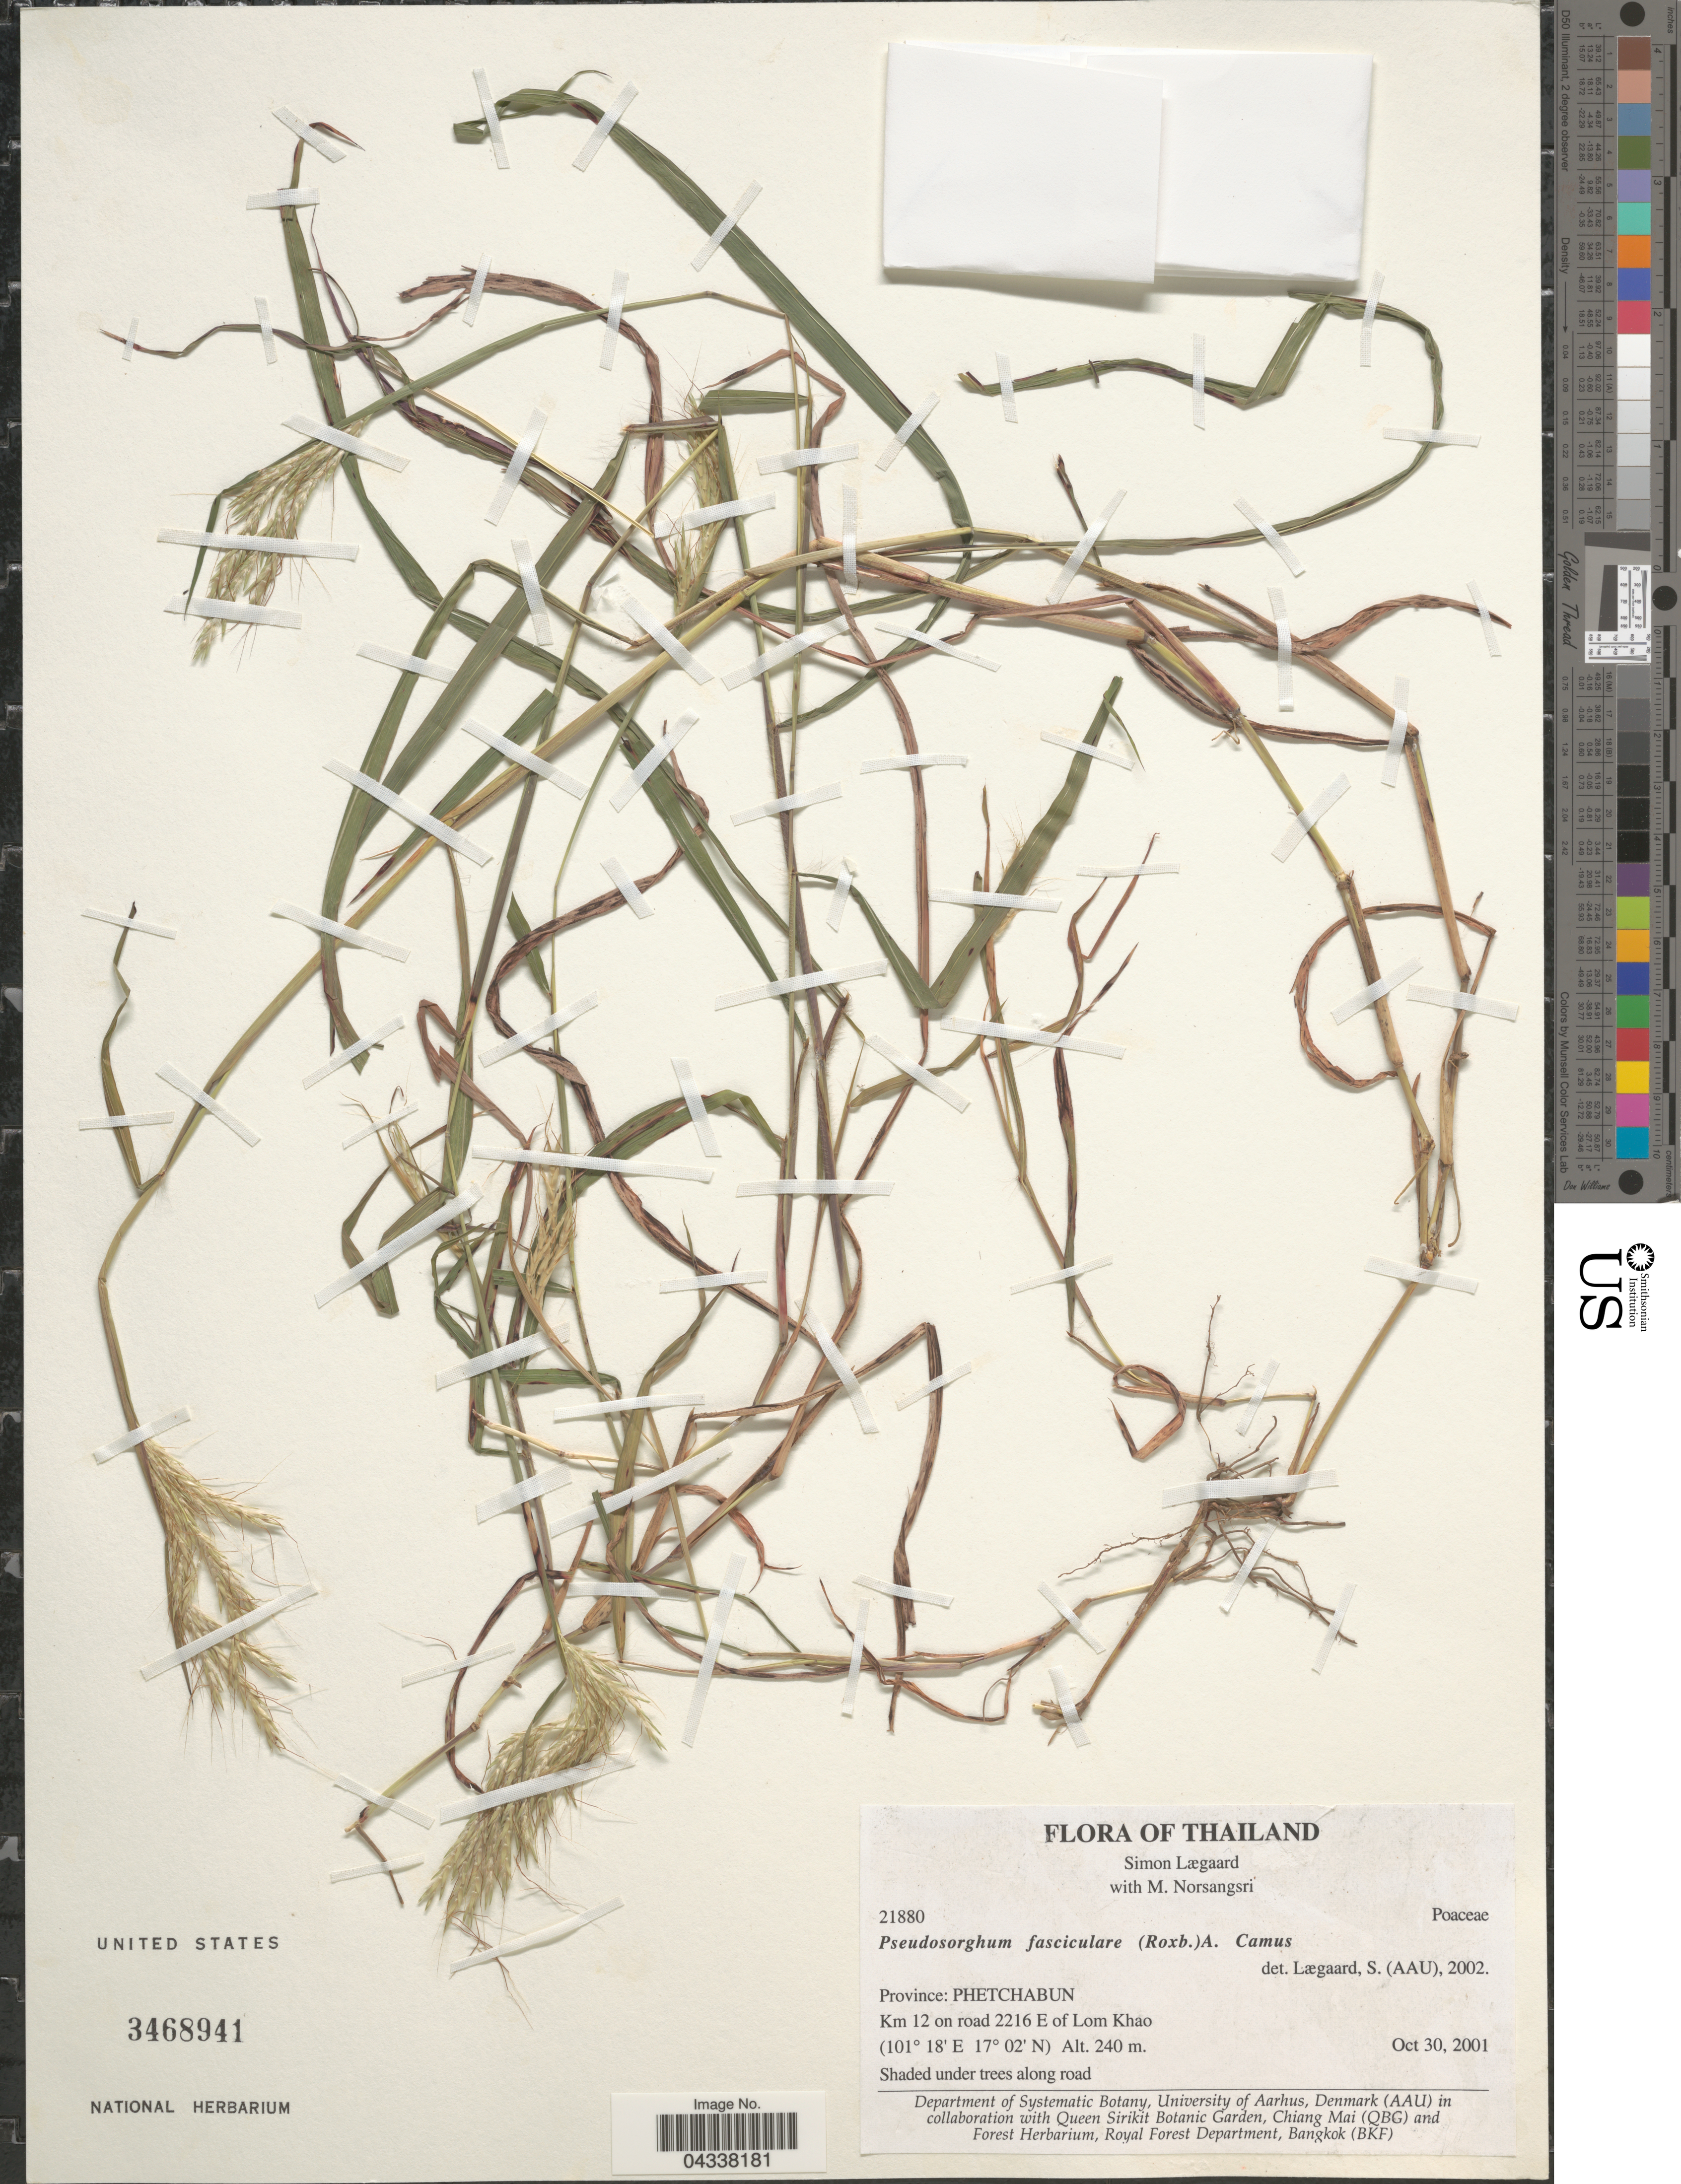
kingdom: Plantae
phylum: Tracheophyta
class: Liliopsida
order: Poales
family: Poaceae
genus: Pseudosorghum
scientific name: Pseudosorghum fasciculare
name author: (Roxb.) A. Camus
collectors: S. Lægaard & M. Norsangsri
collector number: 21880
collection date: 2001-10-30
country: Thailand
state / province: Phetchabun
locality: Km 12 on road 2216 E of Lom Khao.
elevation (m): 240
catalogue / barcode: US 3468941